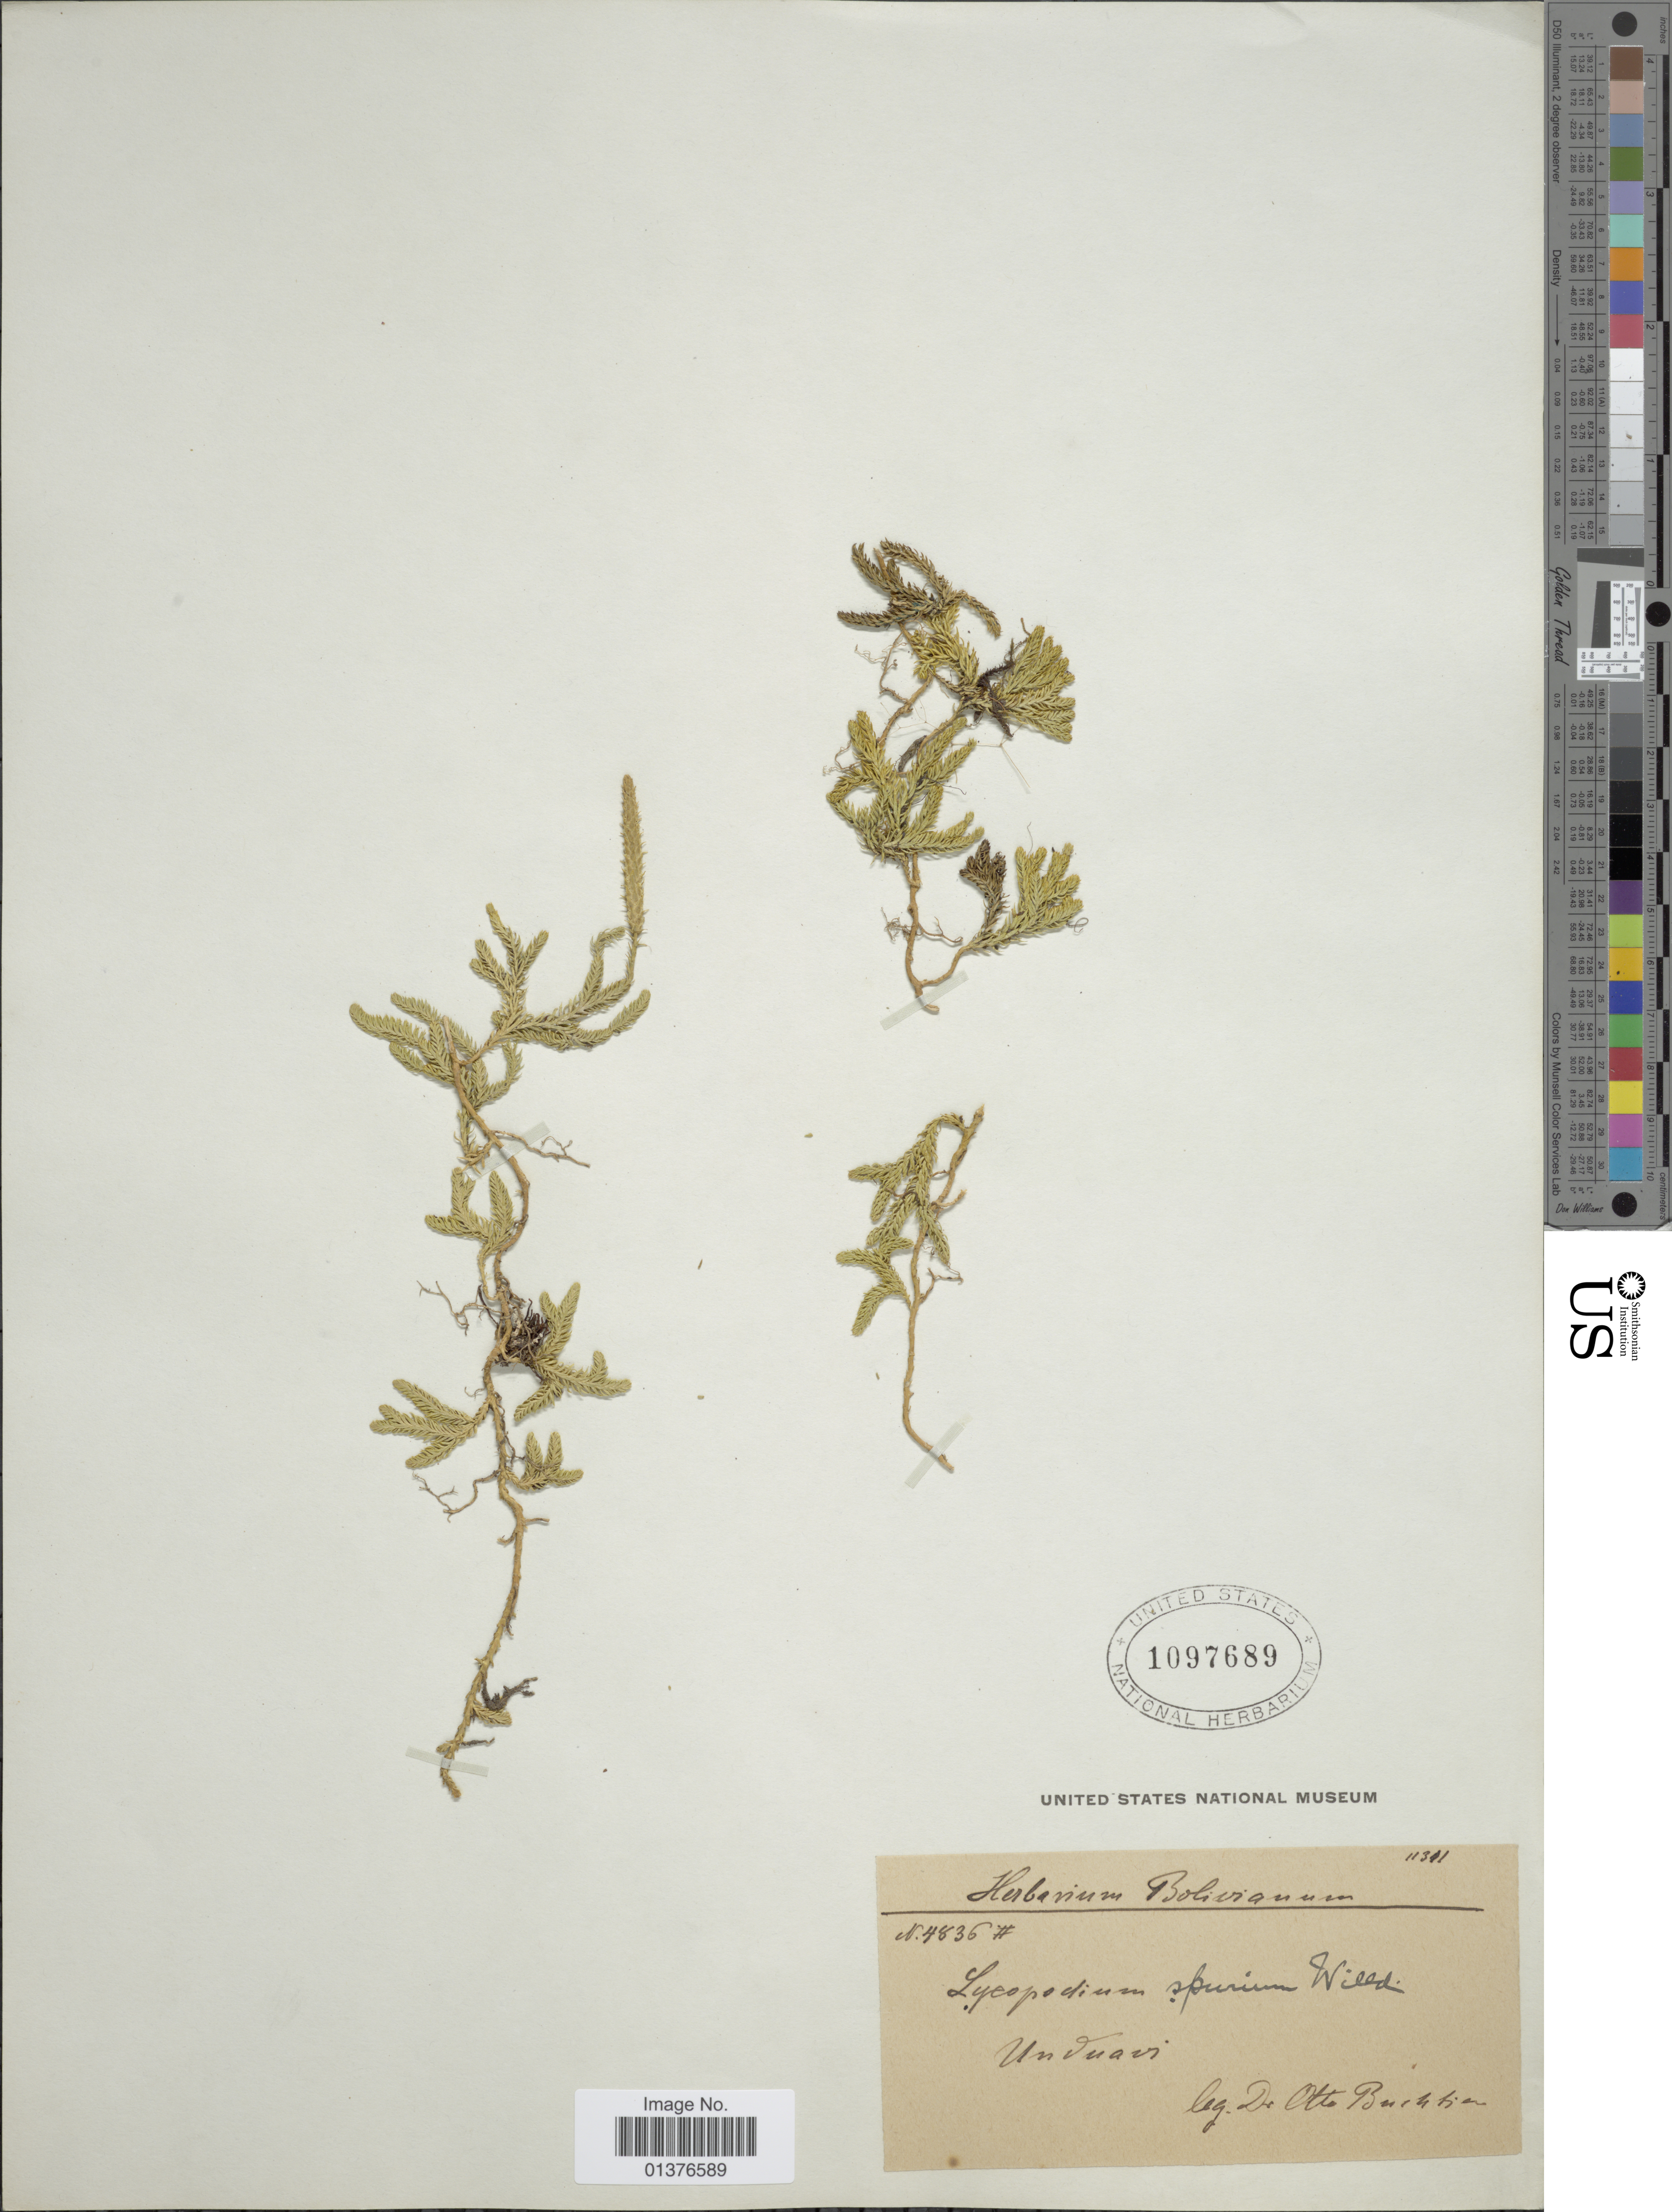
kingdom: Plantae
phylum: Tracheophyta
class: Lycopodiopsida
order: Lycopodiales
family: Lycopodiaceae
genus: Austrolycopodium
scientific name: Austrolycopodium magellanicum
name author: (P. Beauv.) Holub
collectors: O. Buchtien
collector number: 4836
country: Bolivia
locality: Unduavi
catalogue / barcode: US 1097689